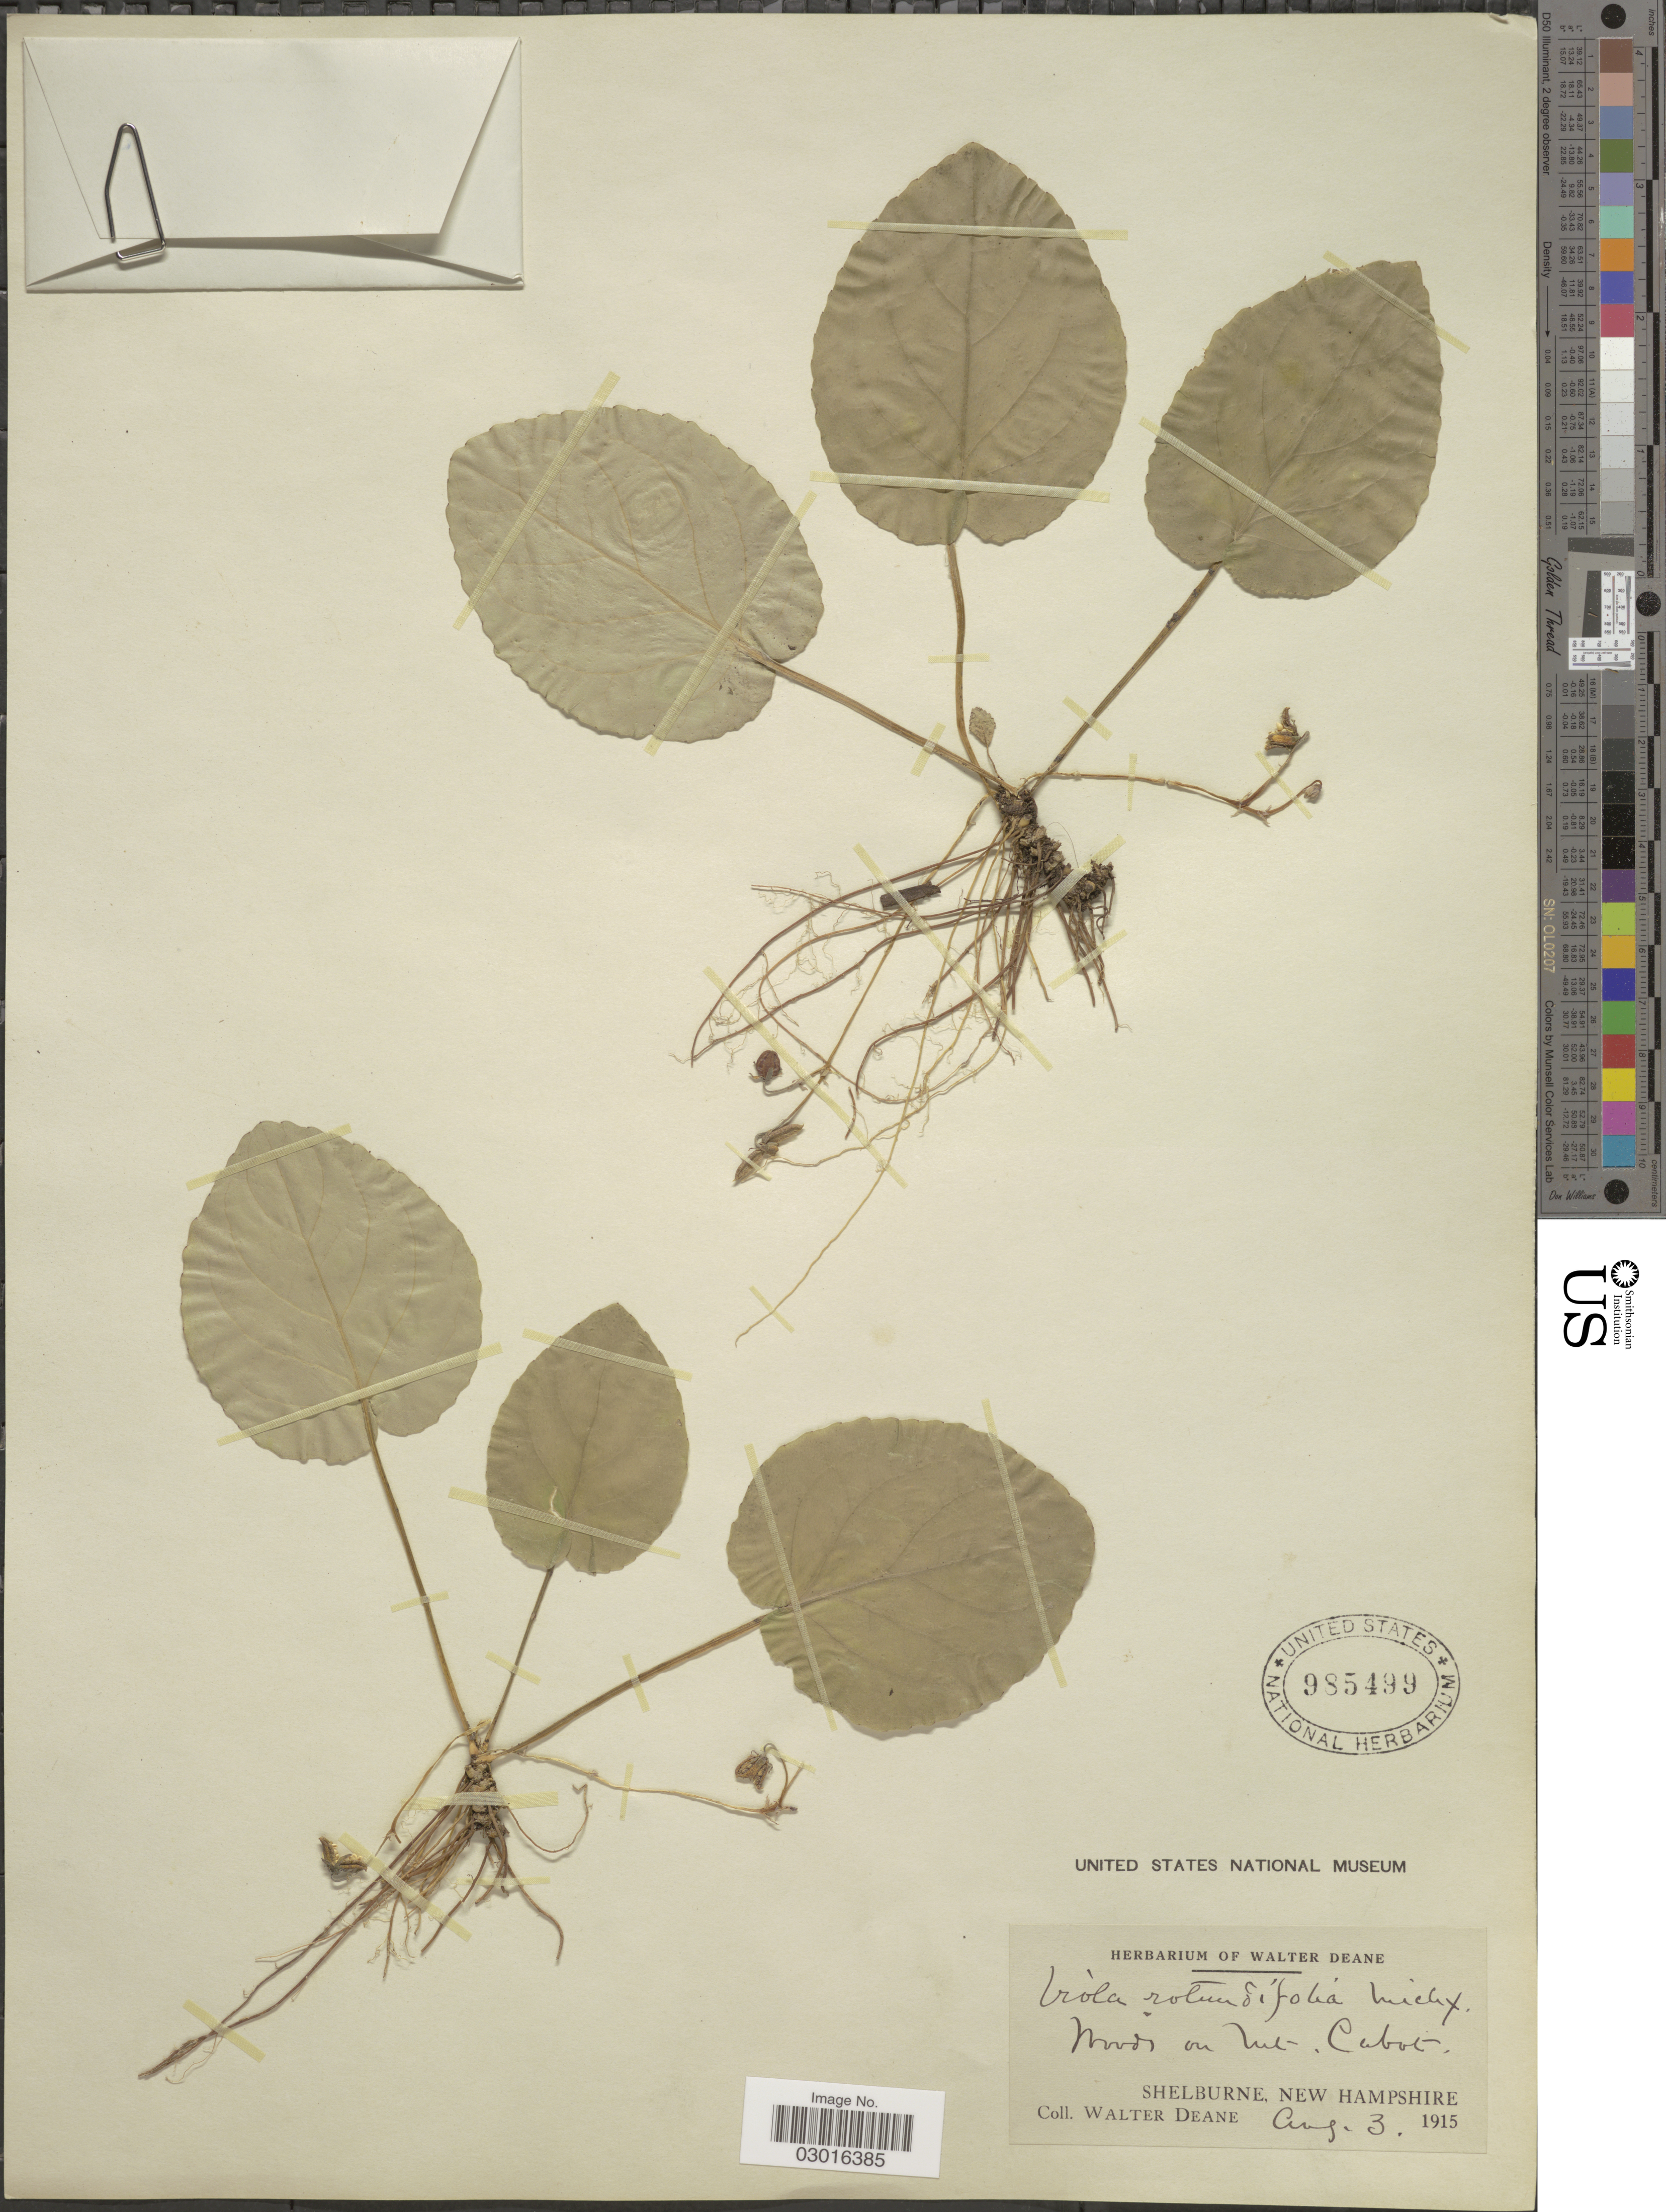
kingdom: Plantae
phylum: Tracheophyta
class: Magnoliopsida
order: Malpighiales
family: Violaceae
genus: Viola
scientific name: Viola rotundifolia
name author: Michx.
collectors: W. Deane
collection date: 1915-08-03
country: United States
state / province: New Hampshire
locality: On Mt. Cabot. Shelburne.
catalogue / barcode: US 985499